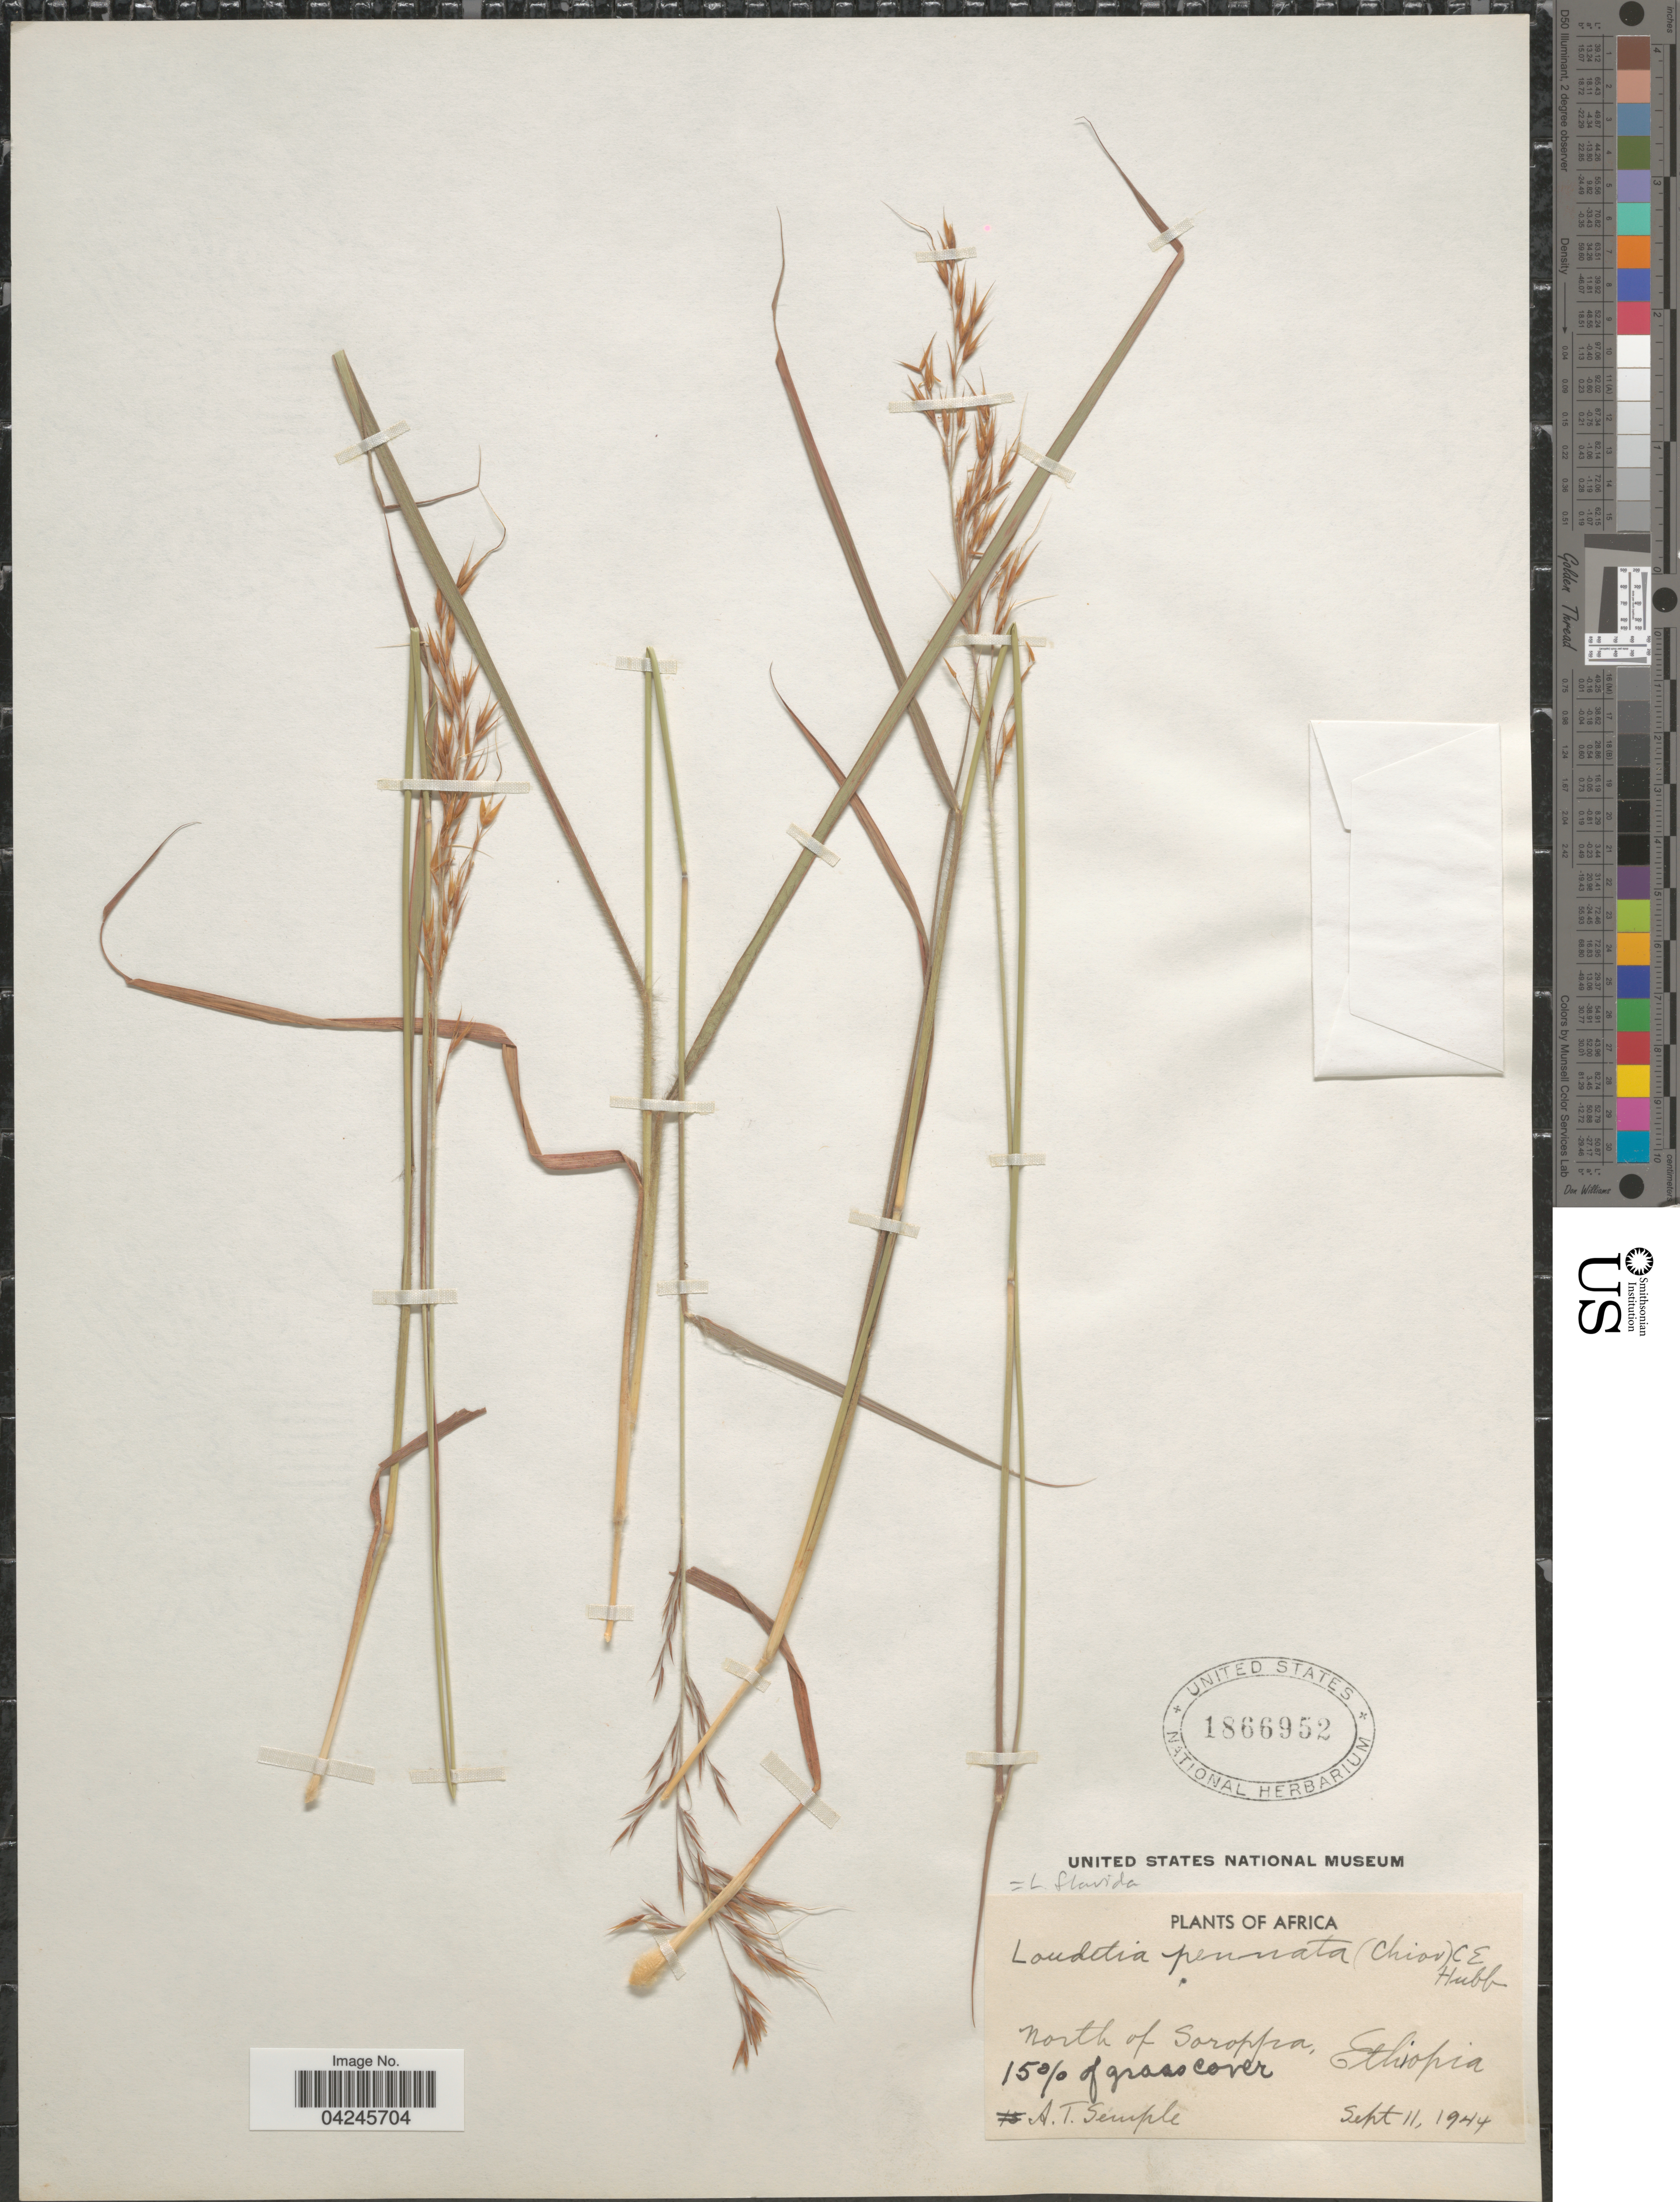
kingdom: Plantae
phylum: Tracheophyta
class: Liliopsida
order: Poales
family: Poaceae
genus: Loudetia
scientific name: Loudetia flavida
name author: (Stapf) C.E. Hubb.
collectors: A. Semple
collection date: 1944-09-11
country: Ethiopia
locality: North of Soroppa.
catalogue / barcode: US 1866952